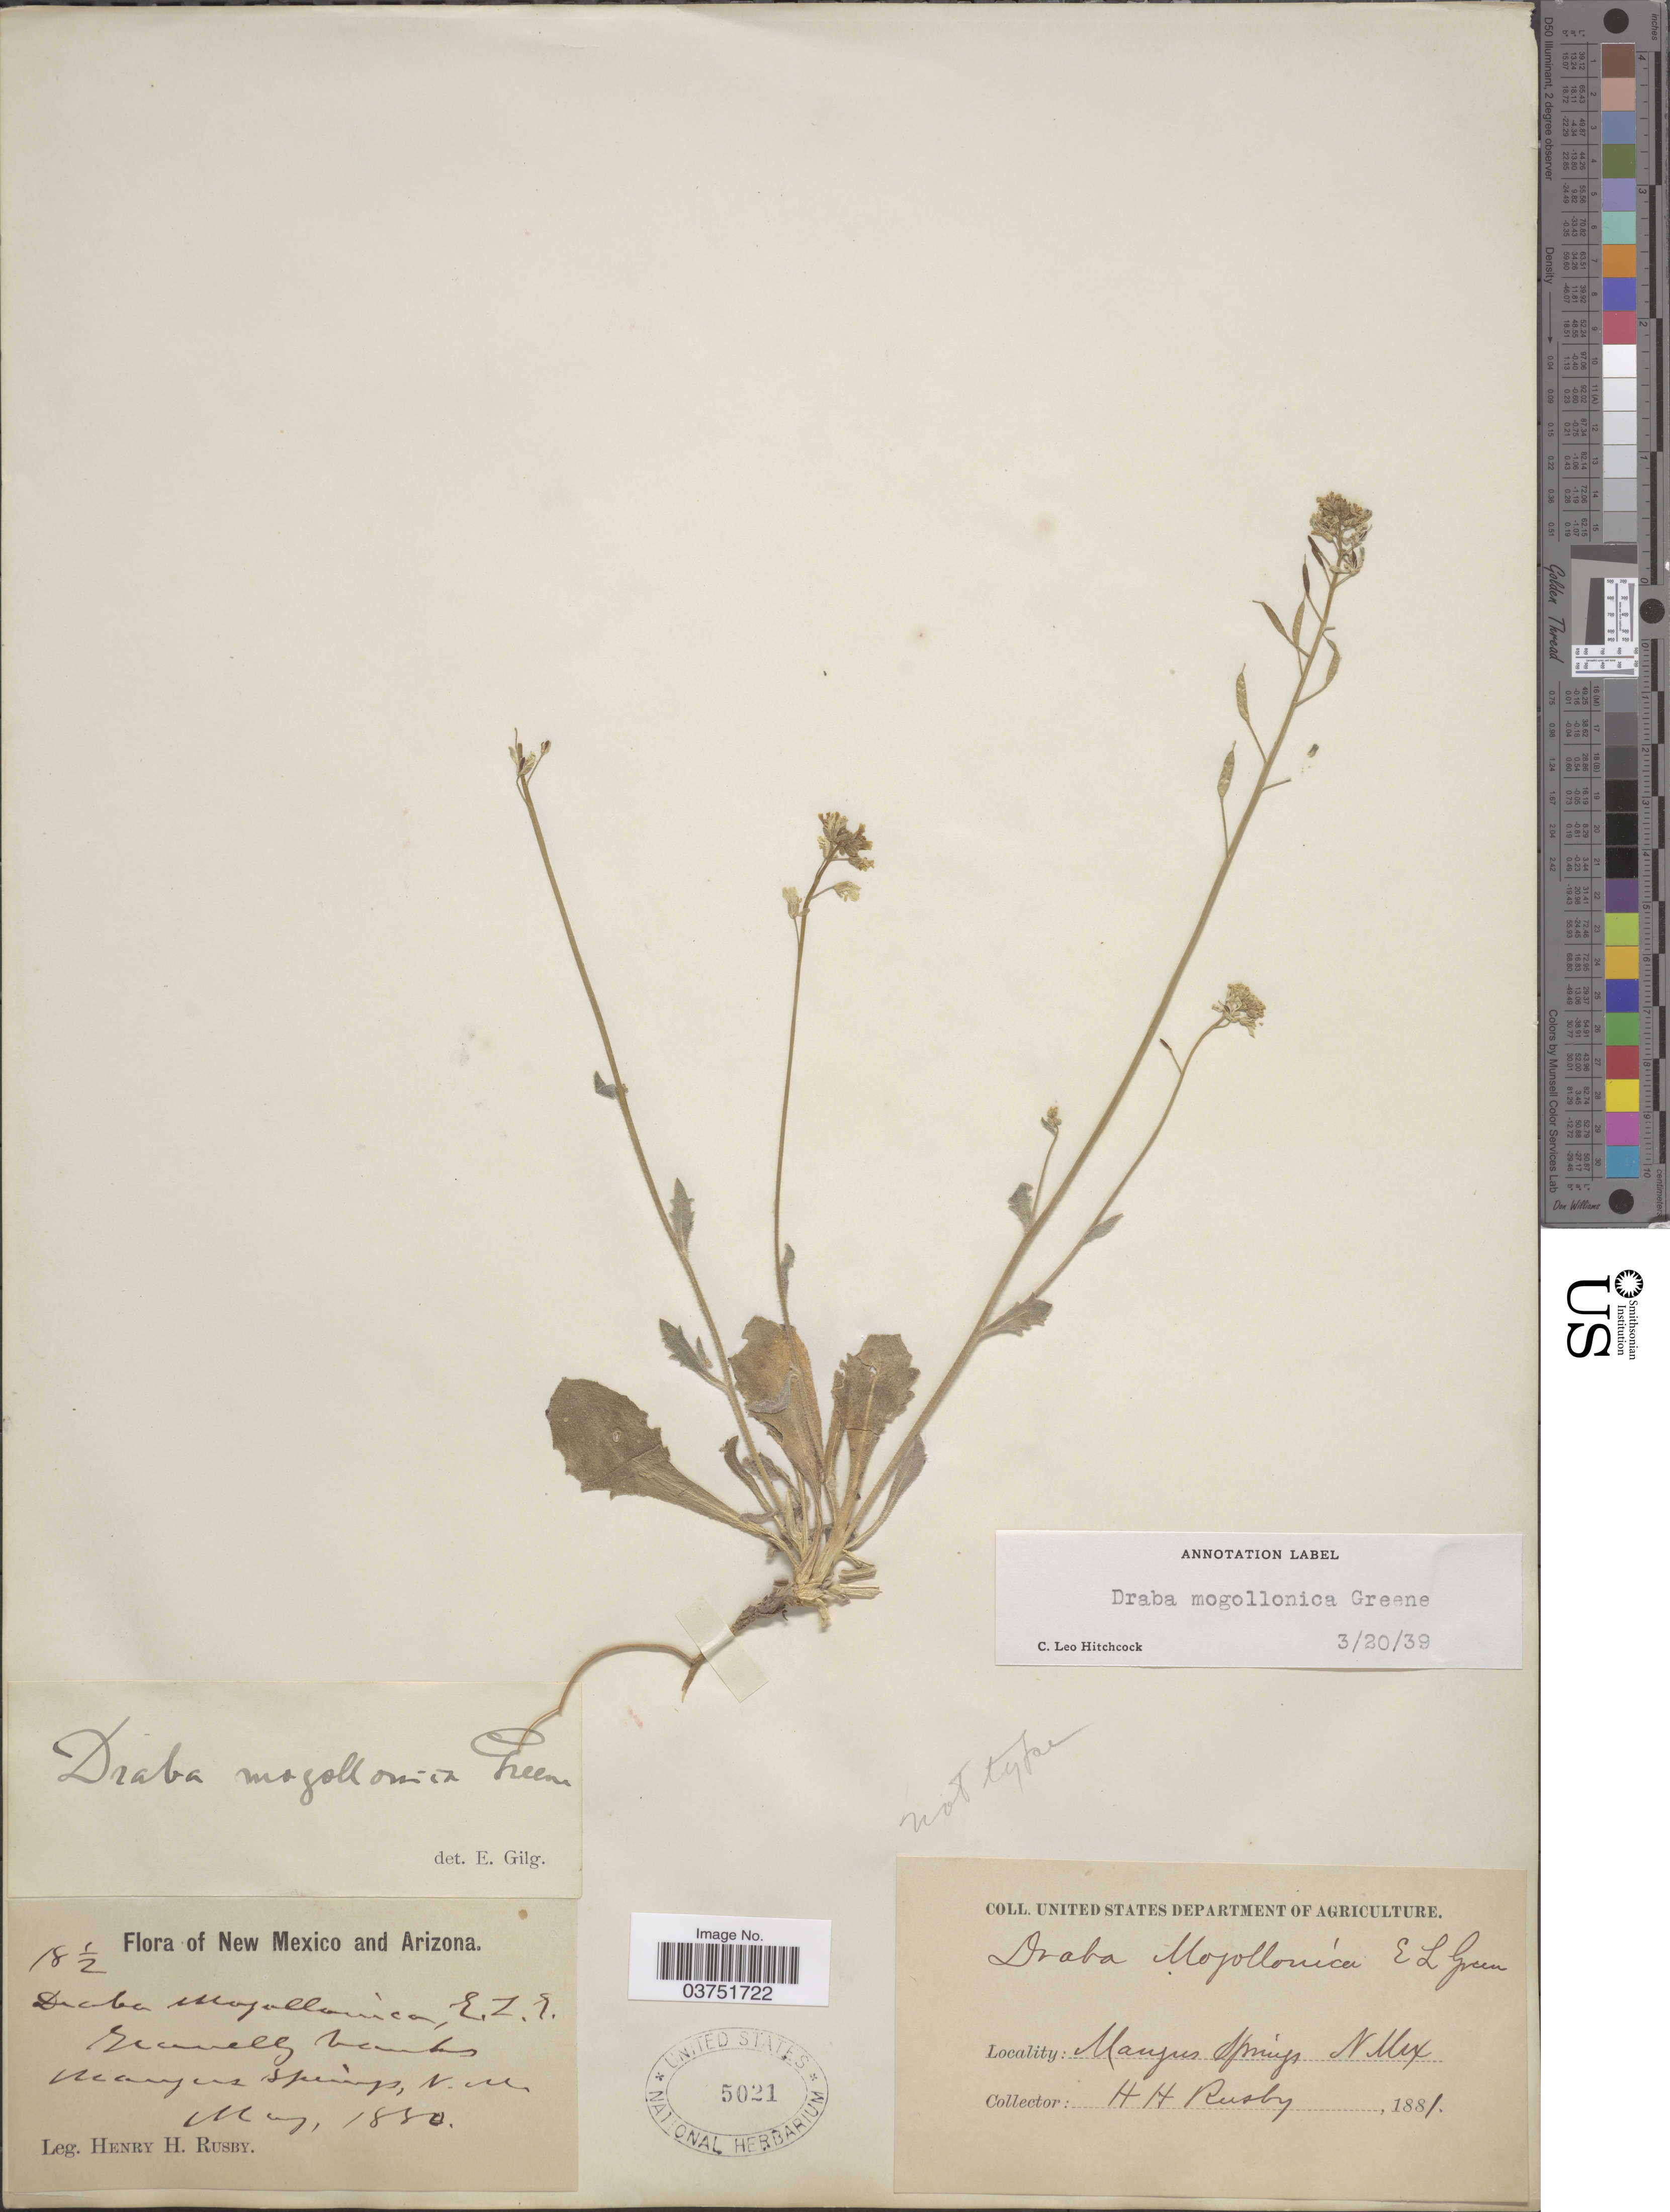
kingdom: Plantae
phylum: Tracheophyta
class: Magnoliopsida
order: Brassicales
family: Brassicaceae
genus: Draba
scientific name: Draba mogollonica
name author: Greene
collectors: H. H. Rusby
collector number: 18½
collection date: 1881-05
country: United States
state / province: New Mexico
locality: Mangus Springs.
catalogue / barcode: US 5021